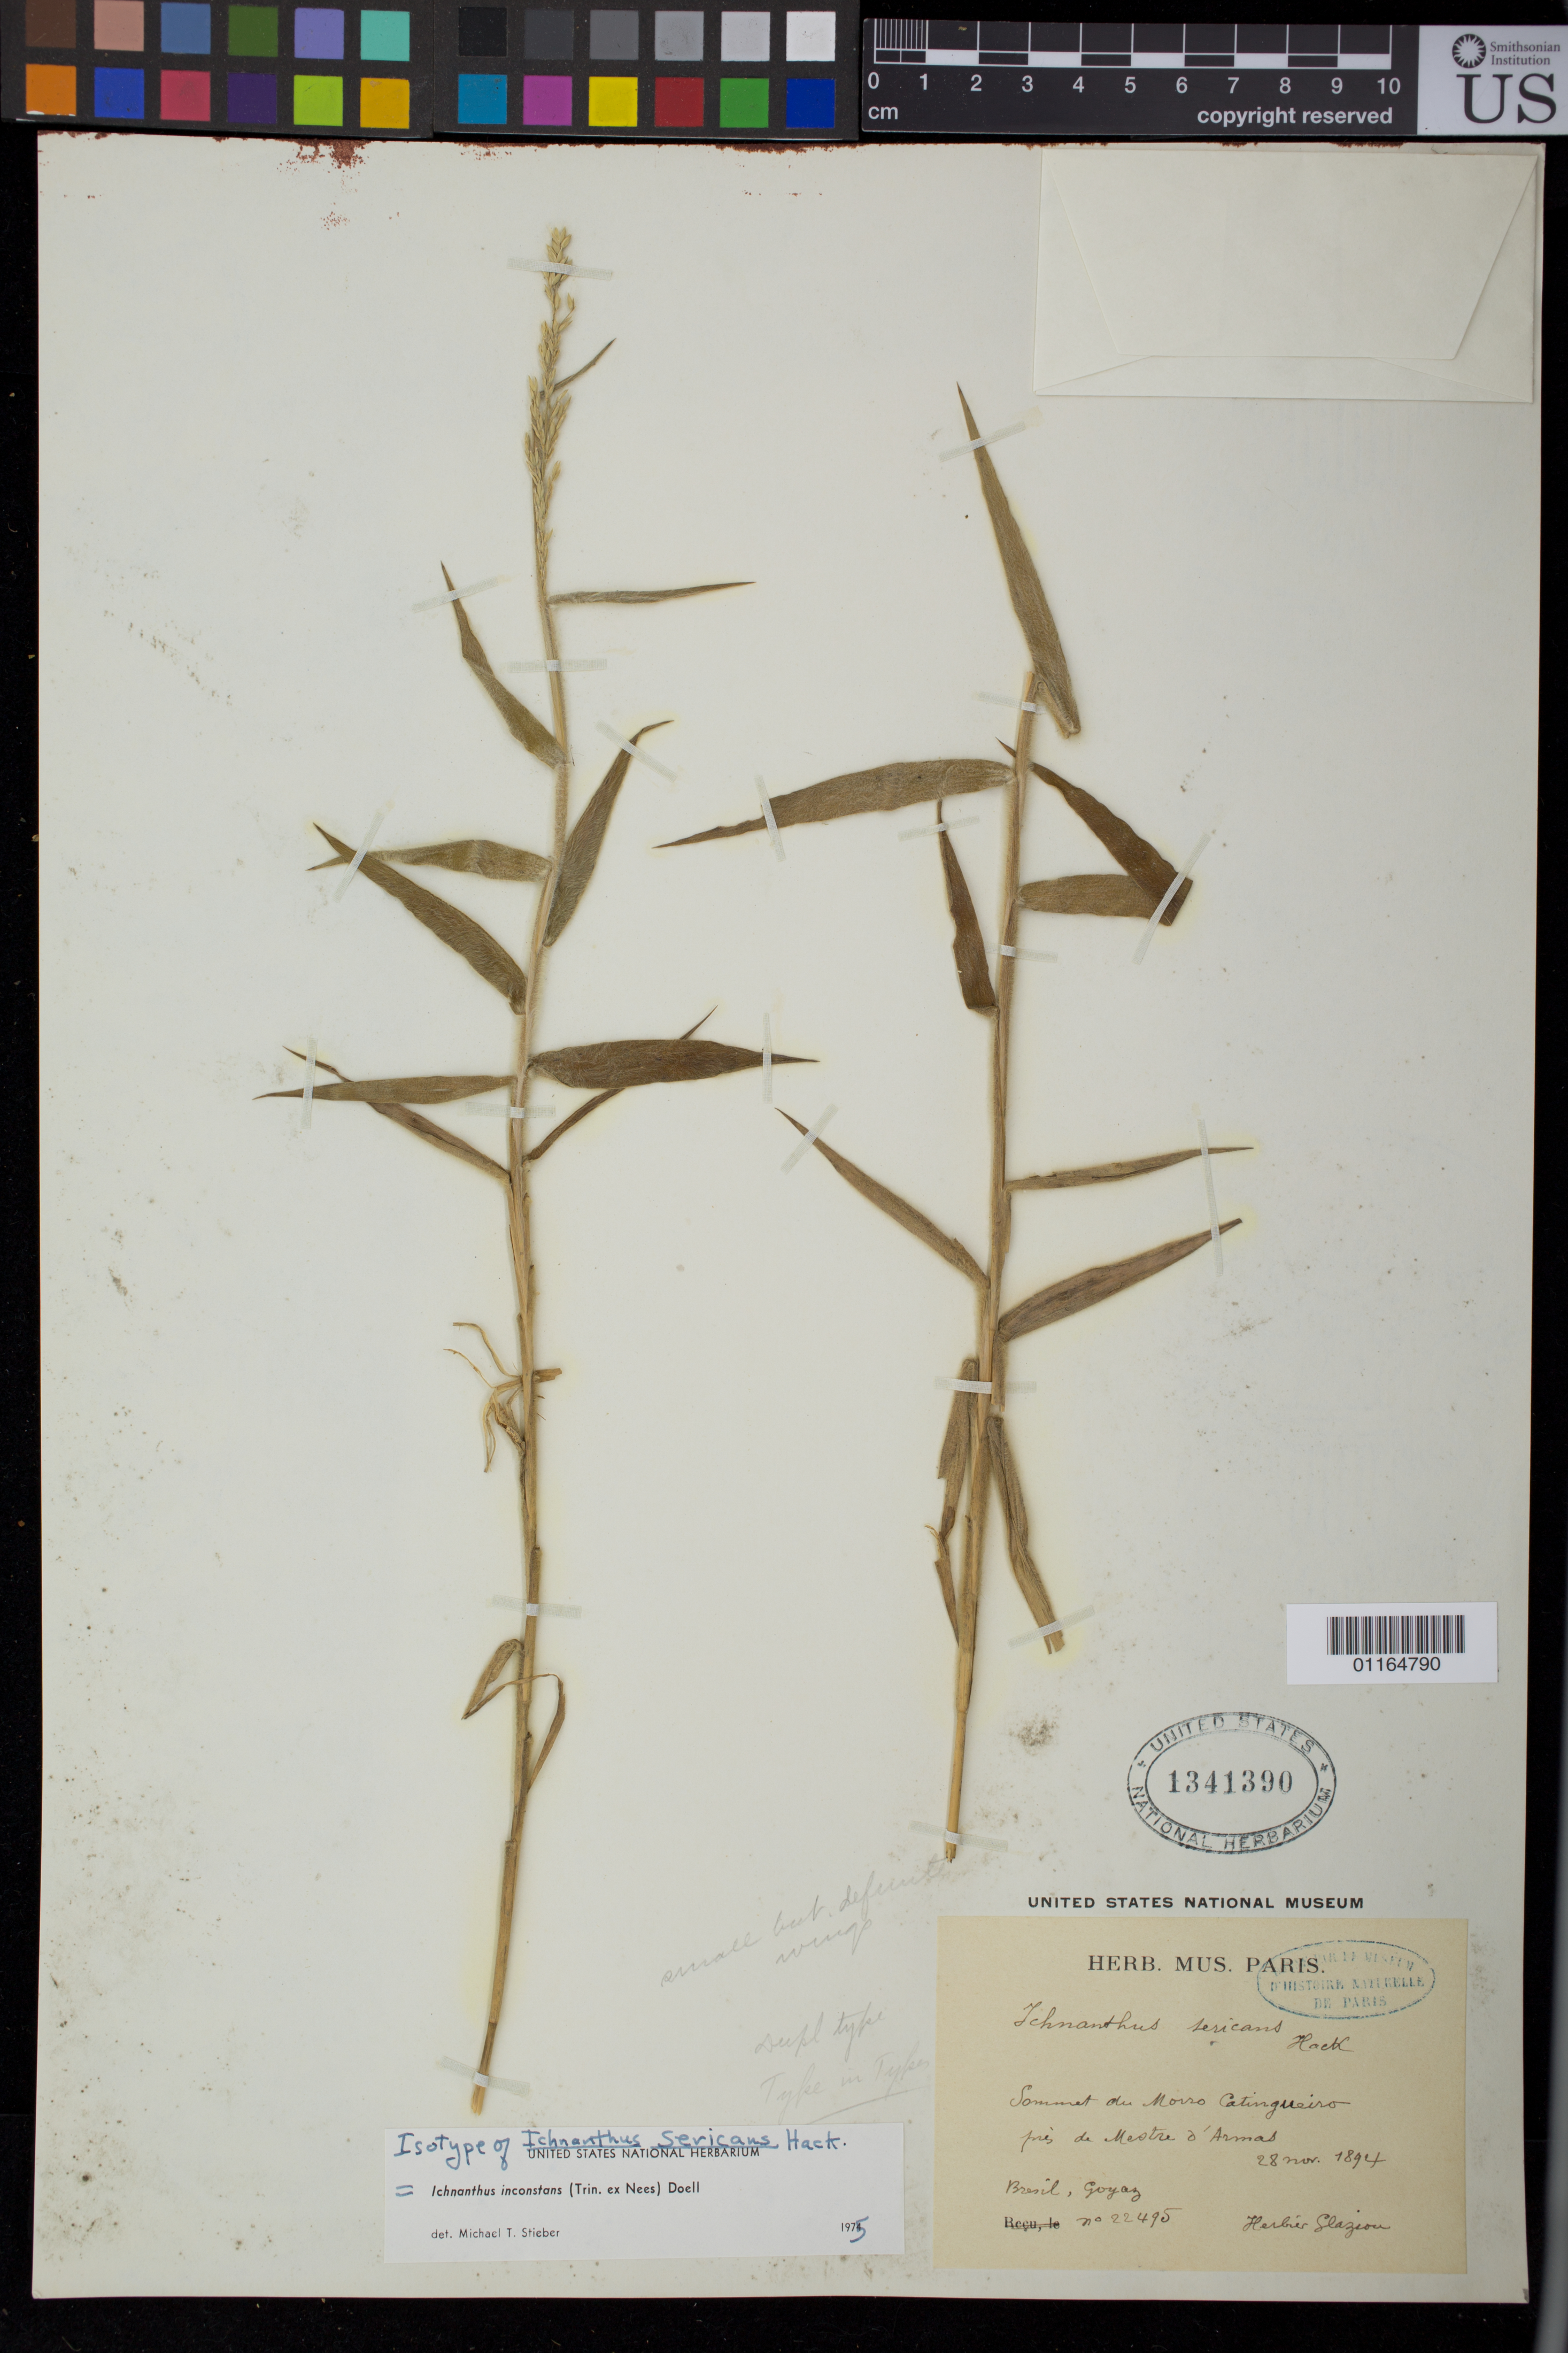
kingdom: Plantae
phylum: Tracheophyta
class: Liliopsida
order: Poales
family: Poaceae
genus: Ichnanthus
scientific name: Ichnanthus sericans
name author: Hack.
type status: Isotype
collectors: A. F. M. Glaziou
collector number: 22495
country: Brazil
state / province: Goiás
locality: "Goyaz"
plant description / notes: ex herb Paris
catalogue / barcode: US 1341390